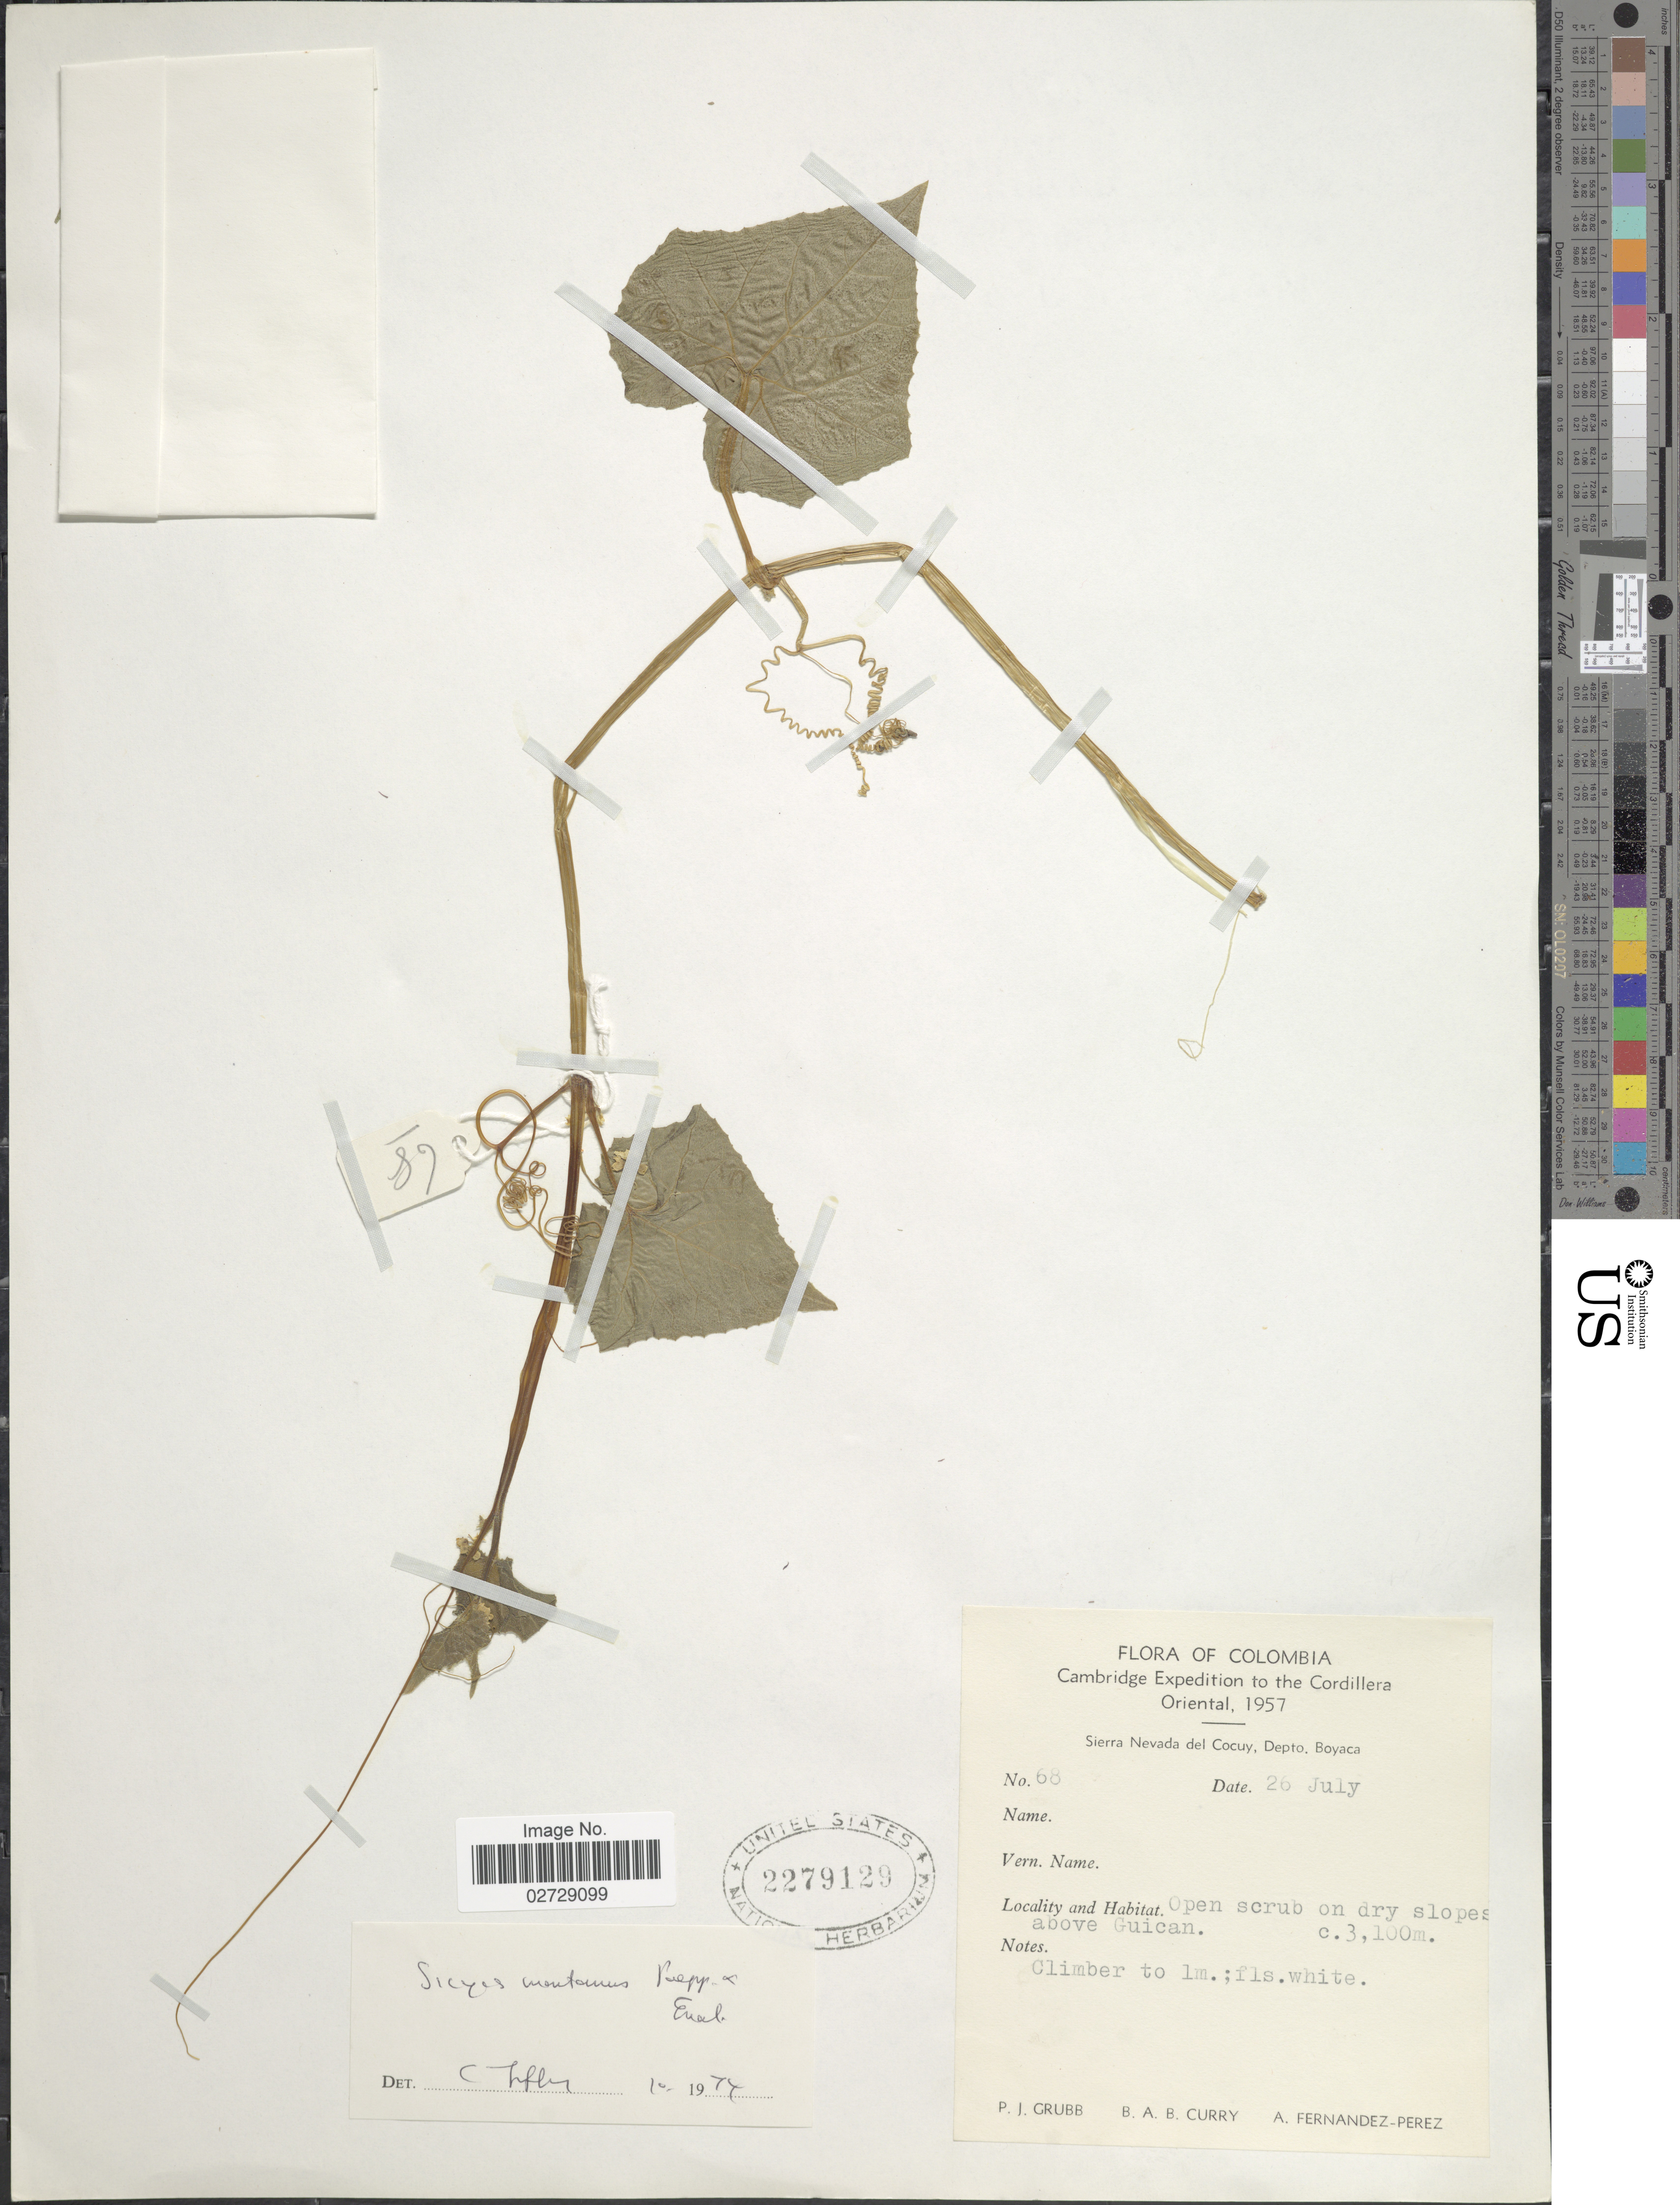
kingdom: Plantae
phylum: Tracheophyta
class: Magnoliopsida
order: Cucurbitales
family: Cucurbitaceae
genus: Sicyos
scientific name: Sicyos montanus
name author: Poepp. & Endl.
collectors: P. J. Grubb, B. Curry & A. Fernández-Pérez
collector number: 68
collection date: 1957-07-26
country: Colombia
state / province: Boyacá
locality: Sierra Nevada del Cocuy, Depto. Boyaca. Open scrub on dry slopes above Guican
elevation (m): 3100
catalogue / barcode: US 2279129